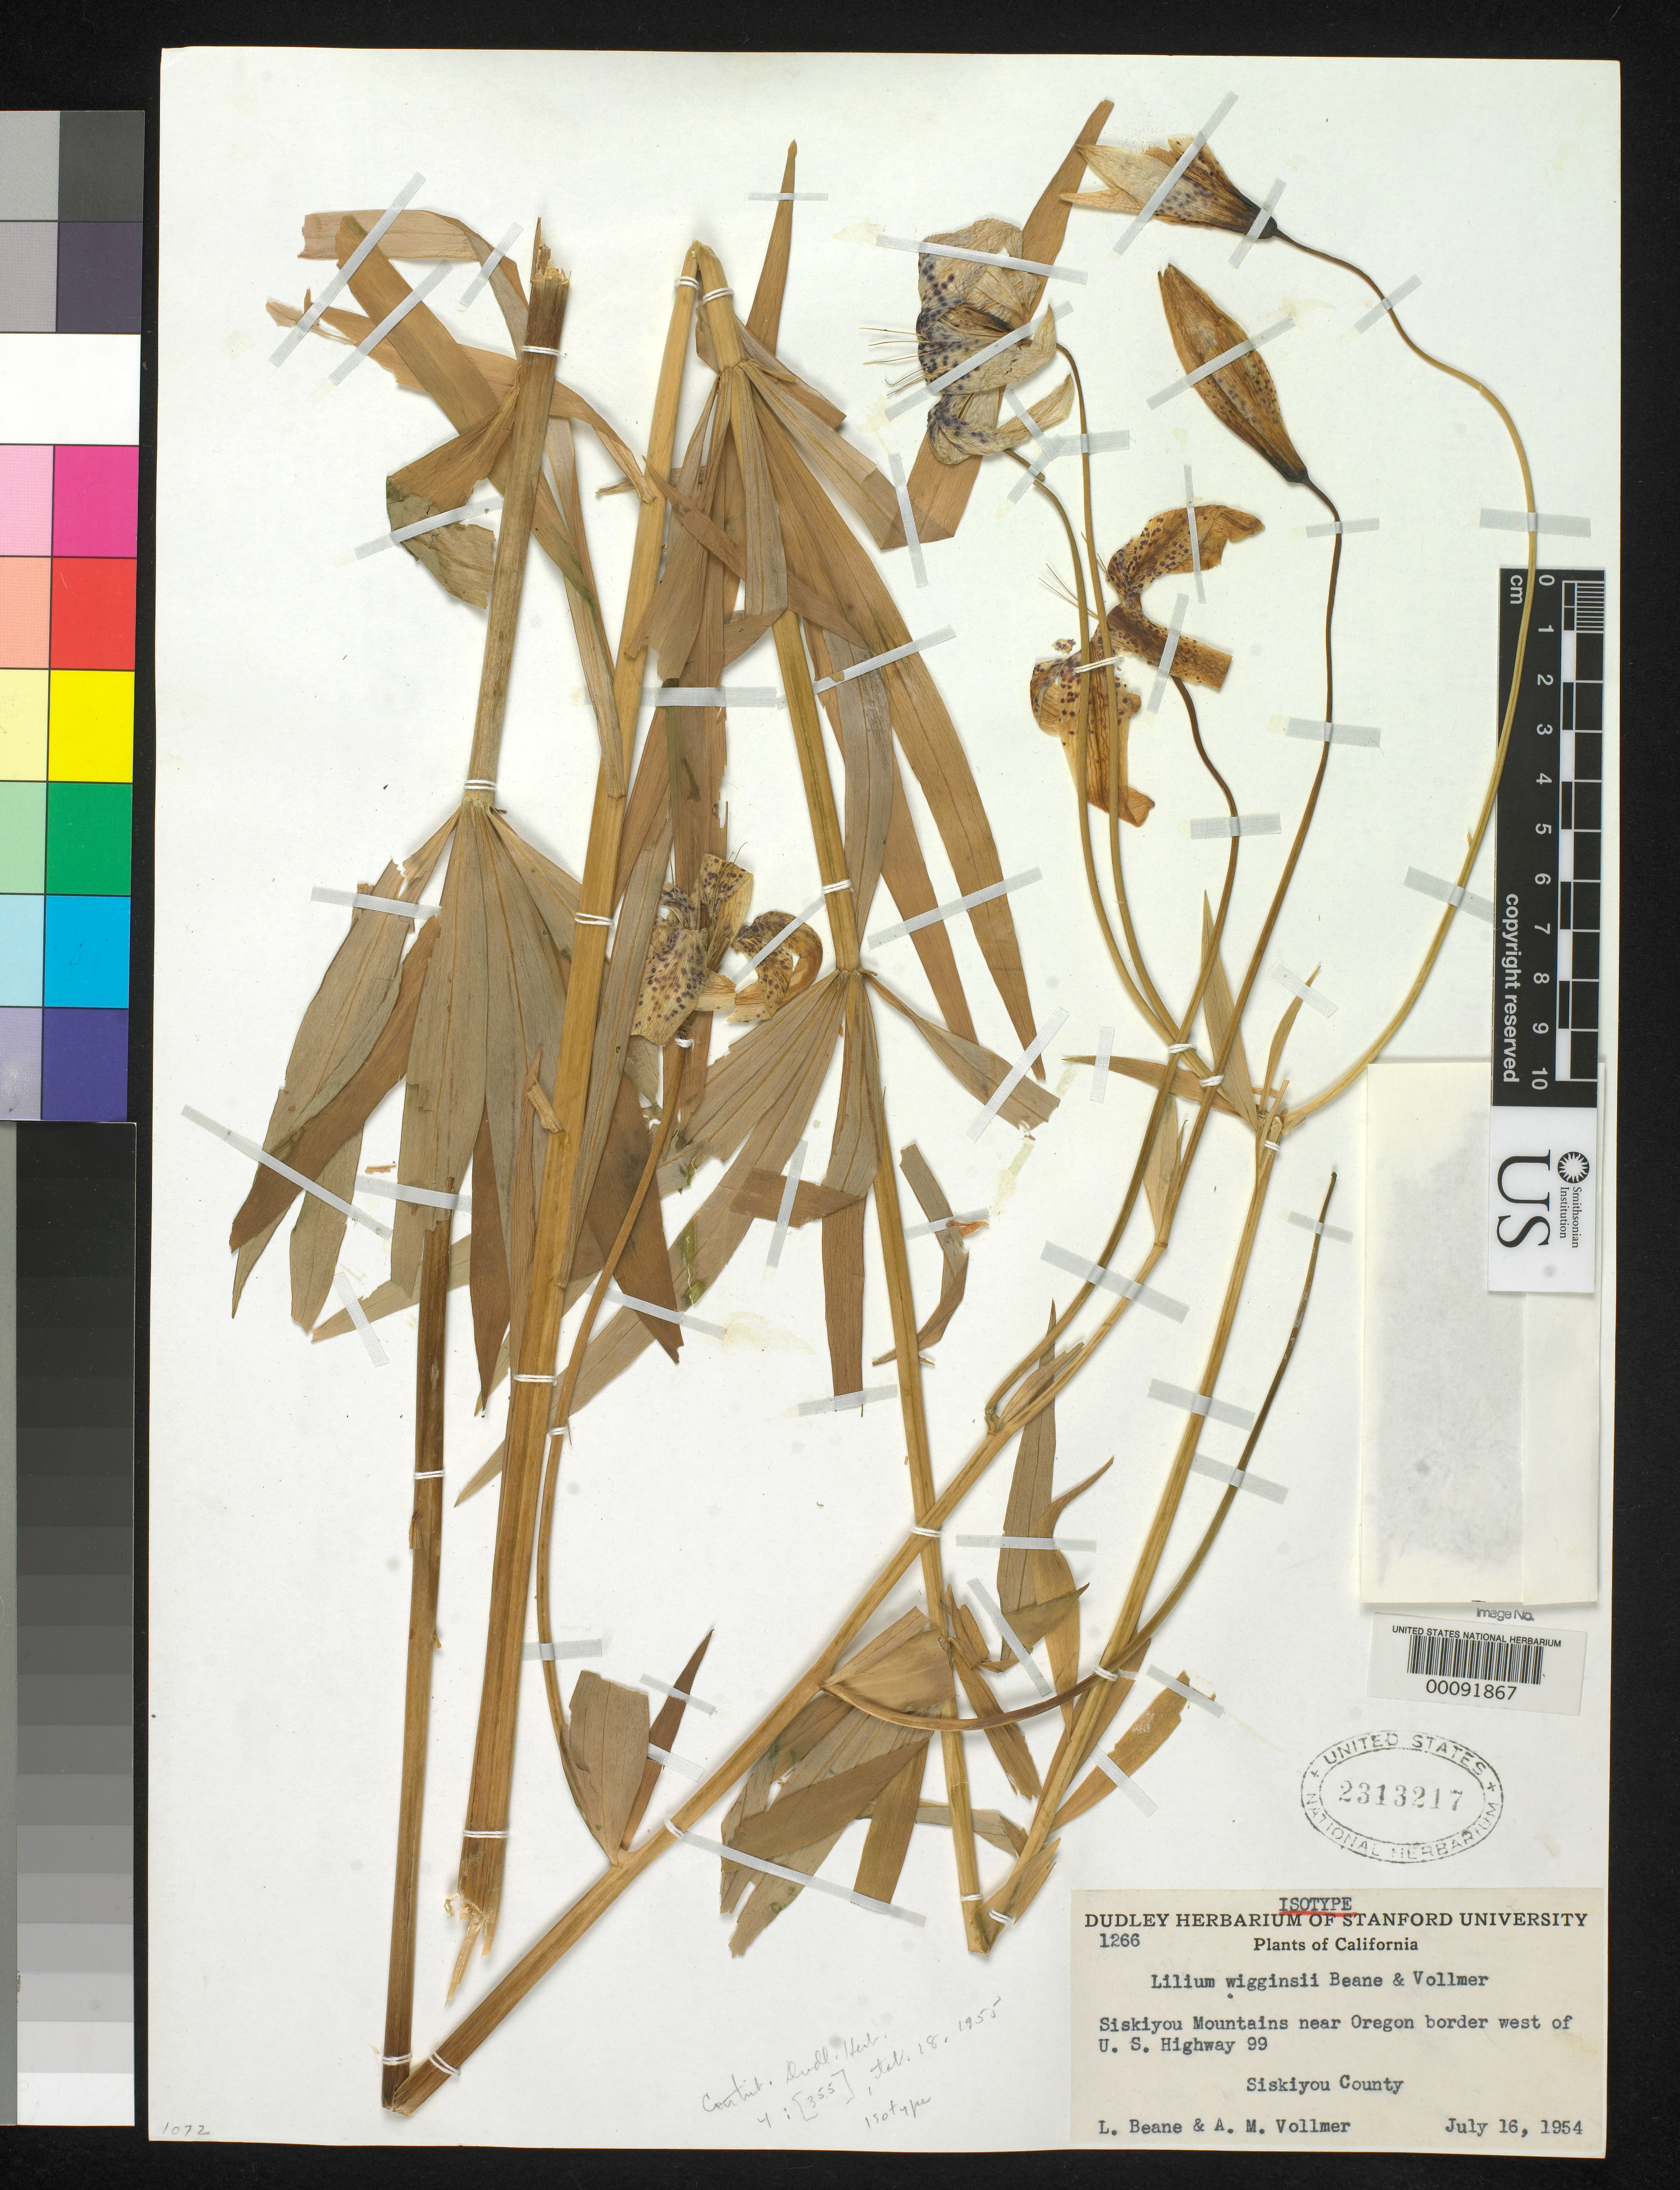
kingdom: Plantae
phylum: Tracheophyta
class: Liliopsida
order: Liliales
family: Liliaceae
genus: Lilium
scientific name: Lilium wigginsii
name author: Beane & Vollmer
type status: Isotype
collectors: L. Beane & A. Vollmer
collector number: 1266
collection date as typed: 16 Jul 1954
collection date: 1954-07-16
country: United States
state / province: California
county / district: Siskiyou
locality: Siskiyou Mts. near Oregon border.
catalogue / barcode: US 2313217